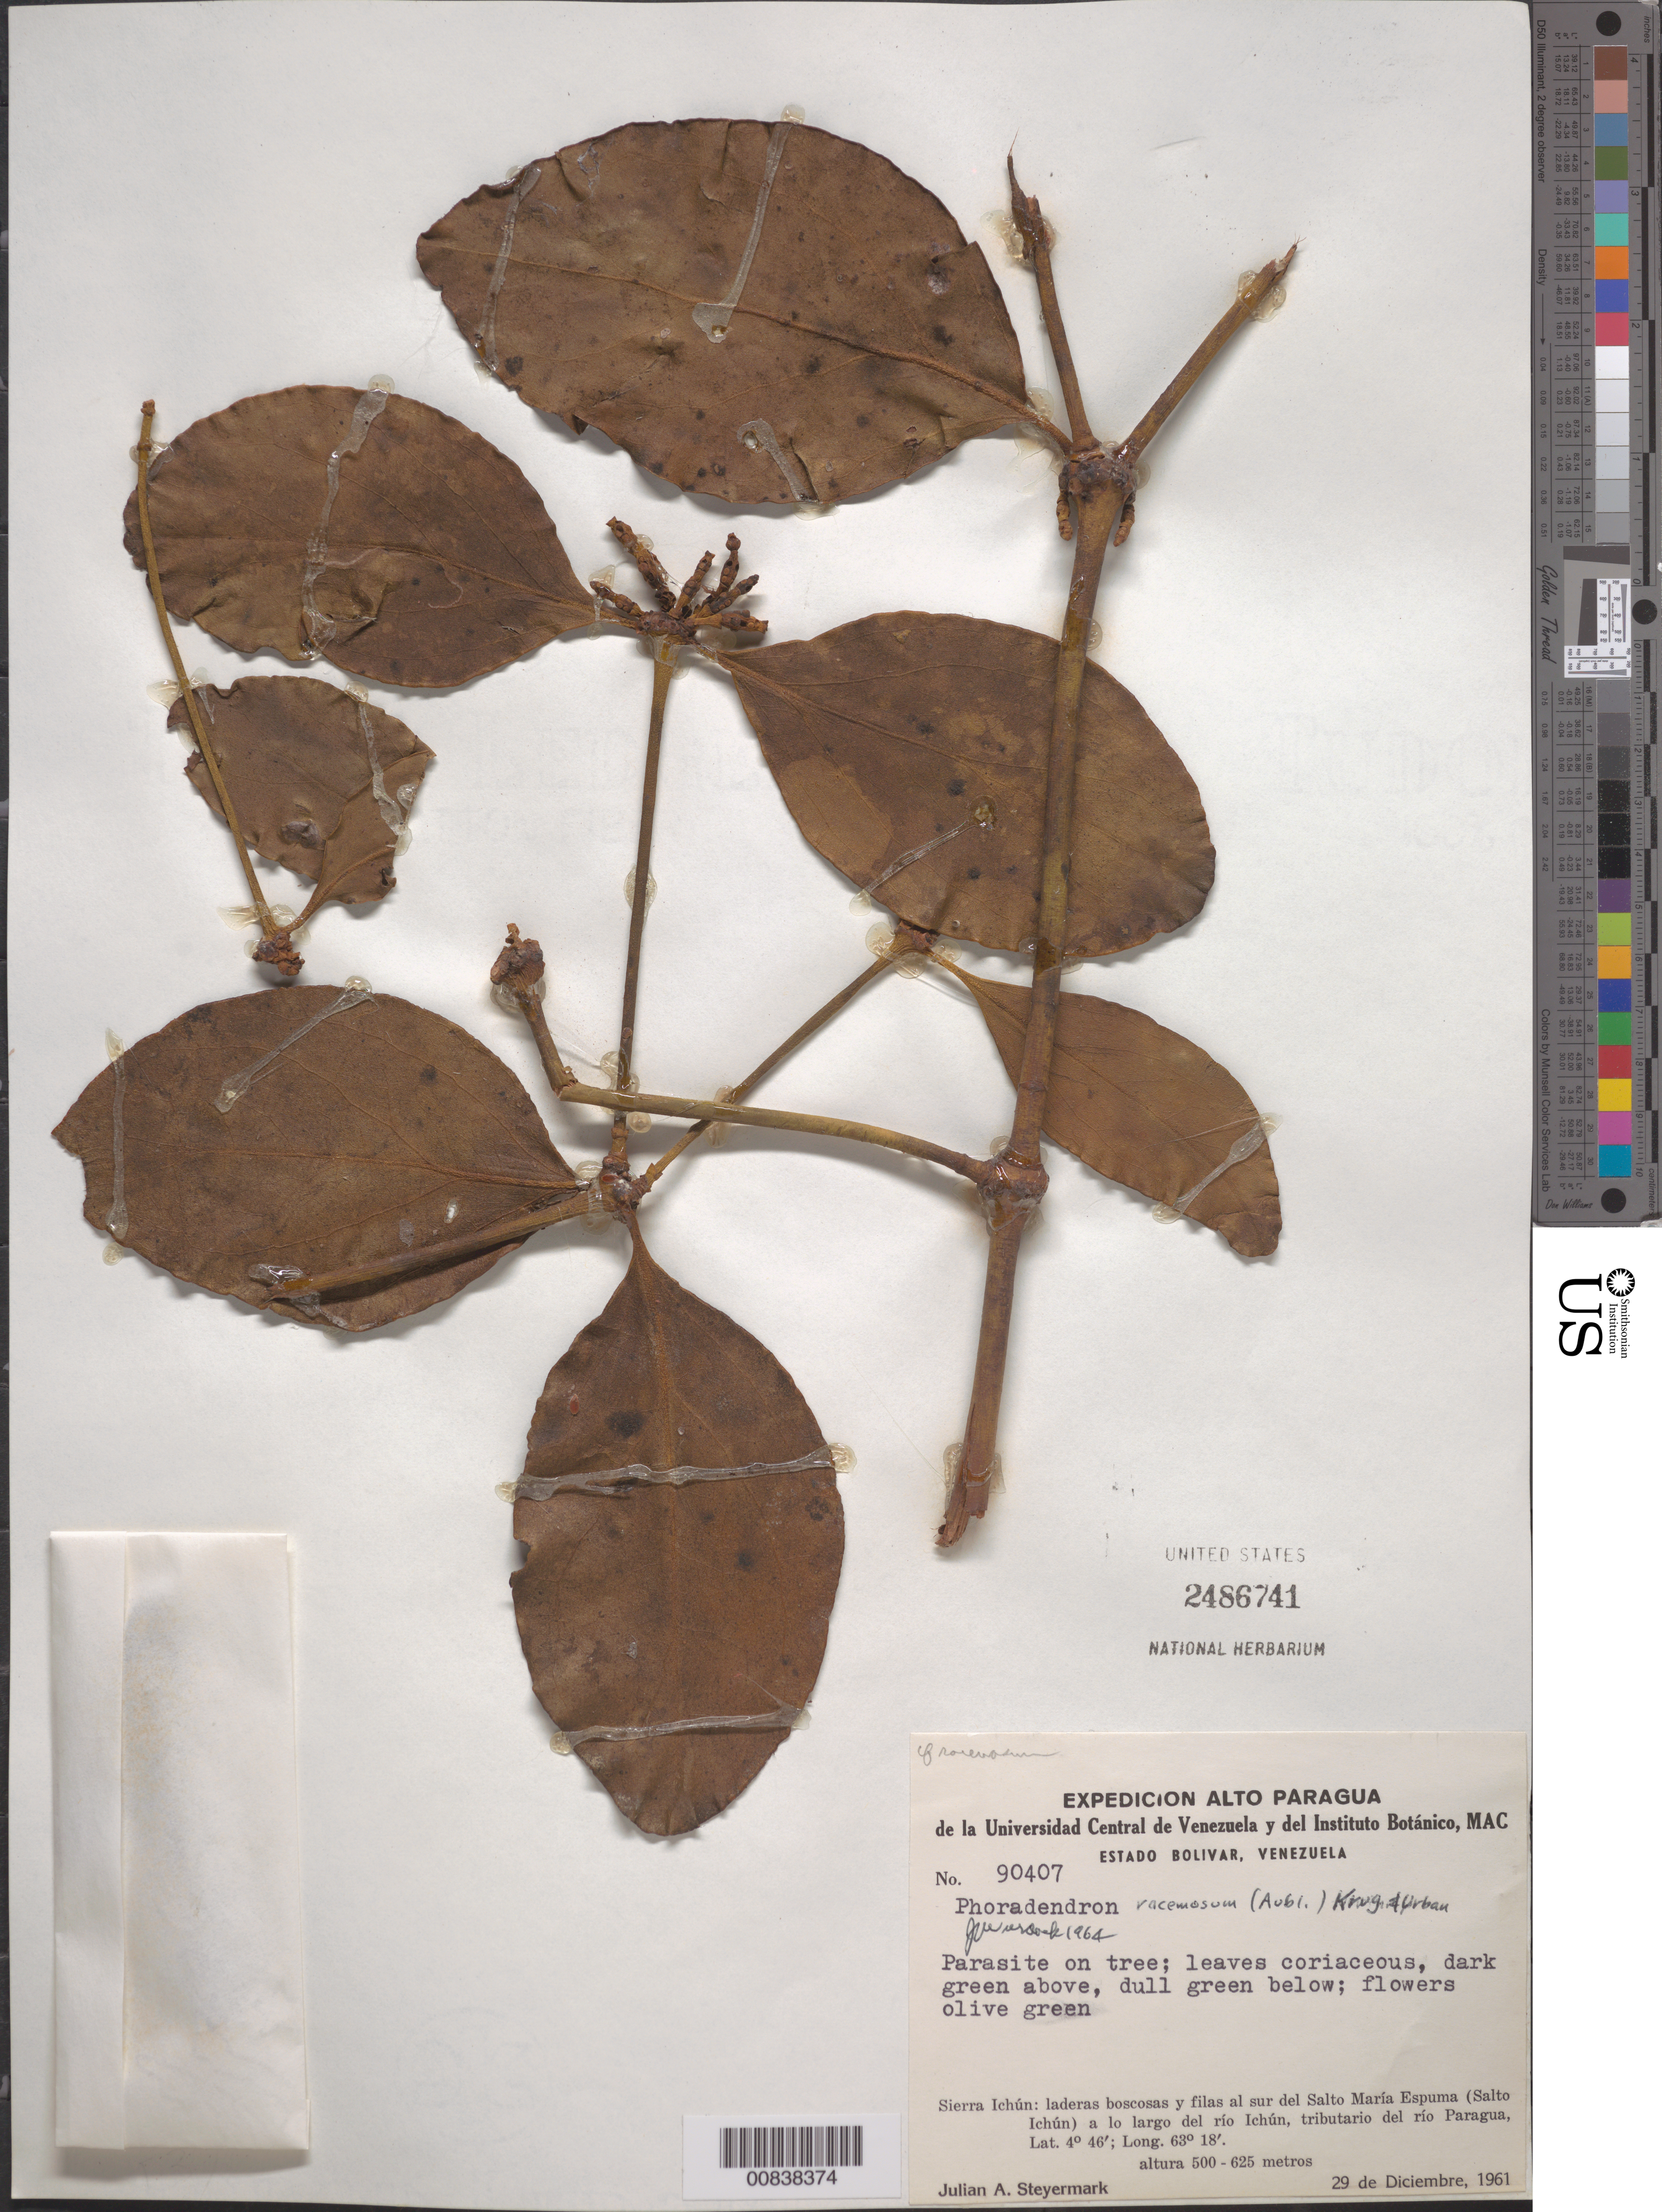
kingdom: Plantae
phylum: Tracheophyta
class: Magnoliopsida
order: Santalales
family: Viscaceae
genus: Phoradendron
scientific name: Phoradendron racemosum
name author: (Aubl.) Krug & Urb.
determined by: Wurdack, John J., (US), US (UNITED STATES)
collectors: J. Steyermark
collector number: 90407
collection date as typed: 29-Dec-61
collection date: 1961-12-29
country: Venezuela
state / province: Bolívar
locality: Sierra Ichún: Salto María Espuma (Salto Ichún) del Río Ichún (tributary of río Paragua)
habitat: Laderas boscosas y filas; on tree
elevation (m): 500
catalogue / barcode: US 2486741